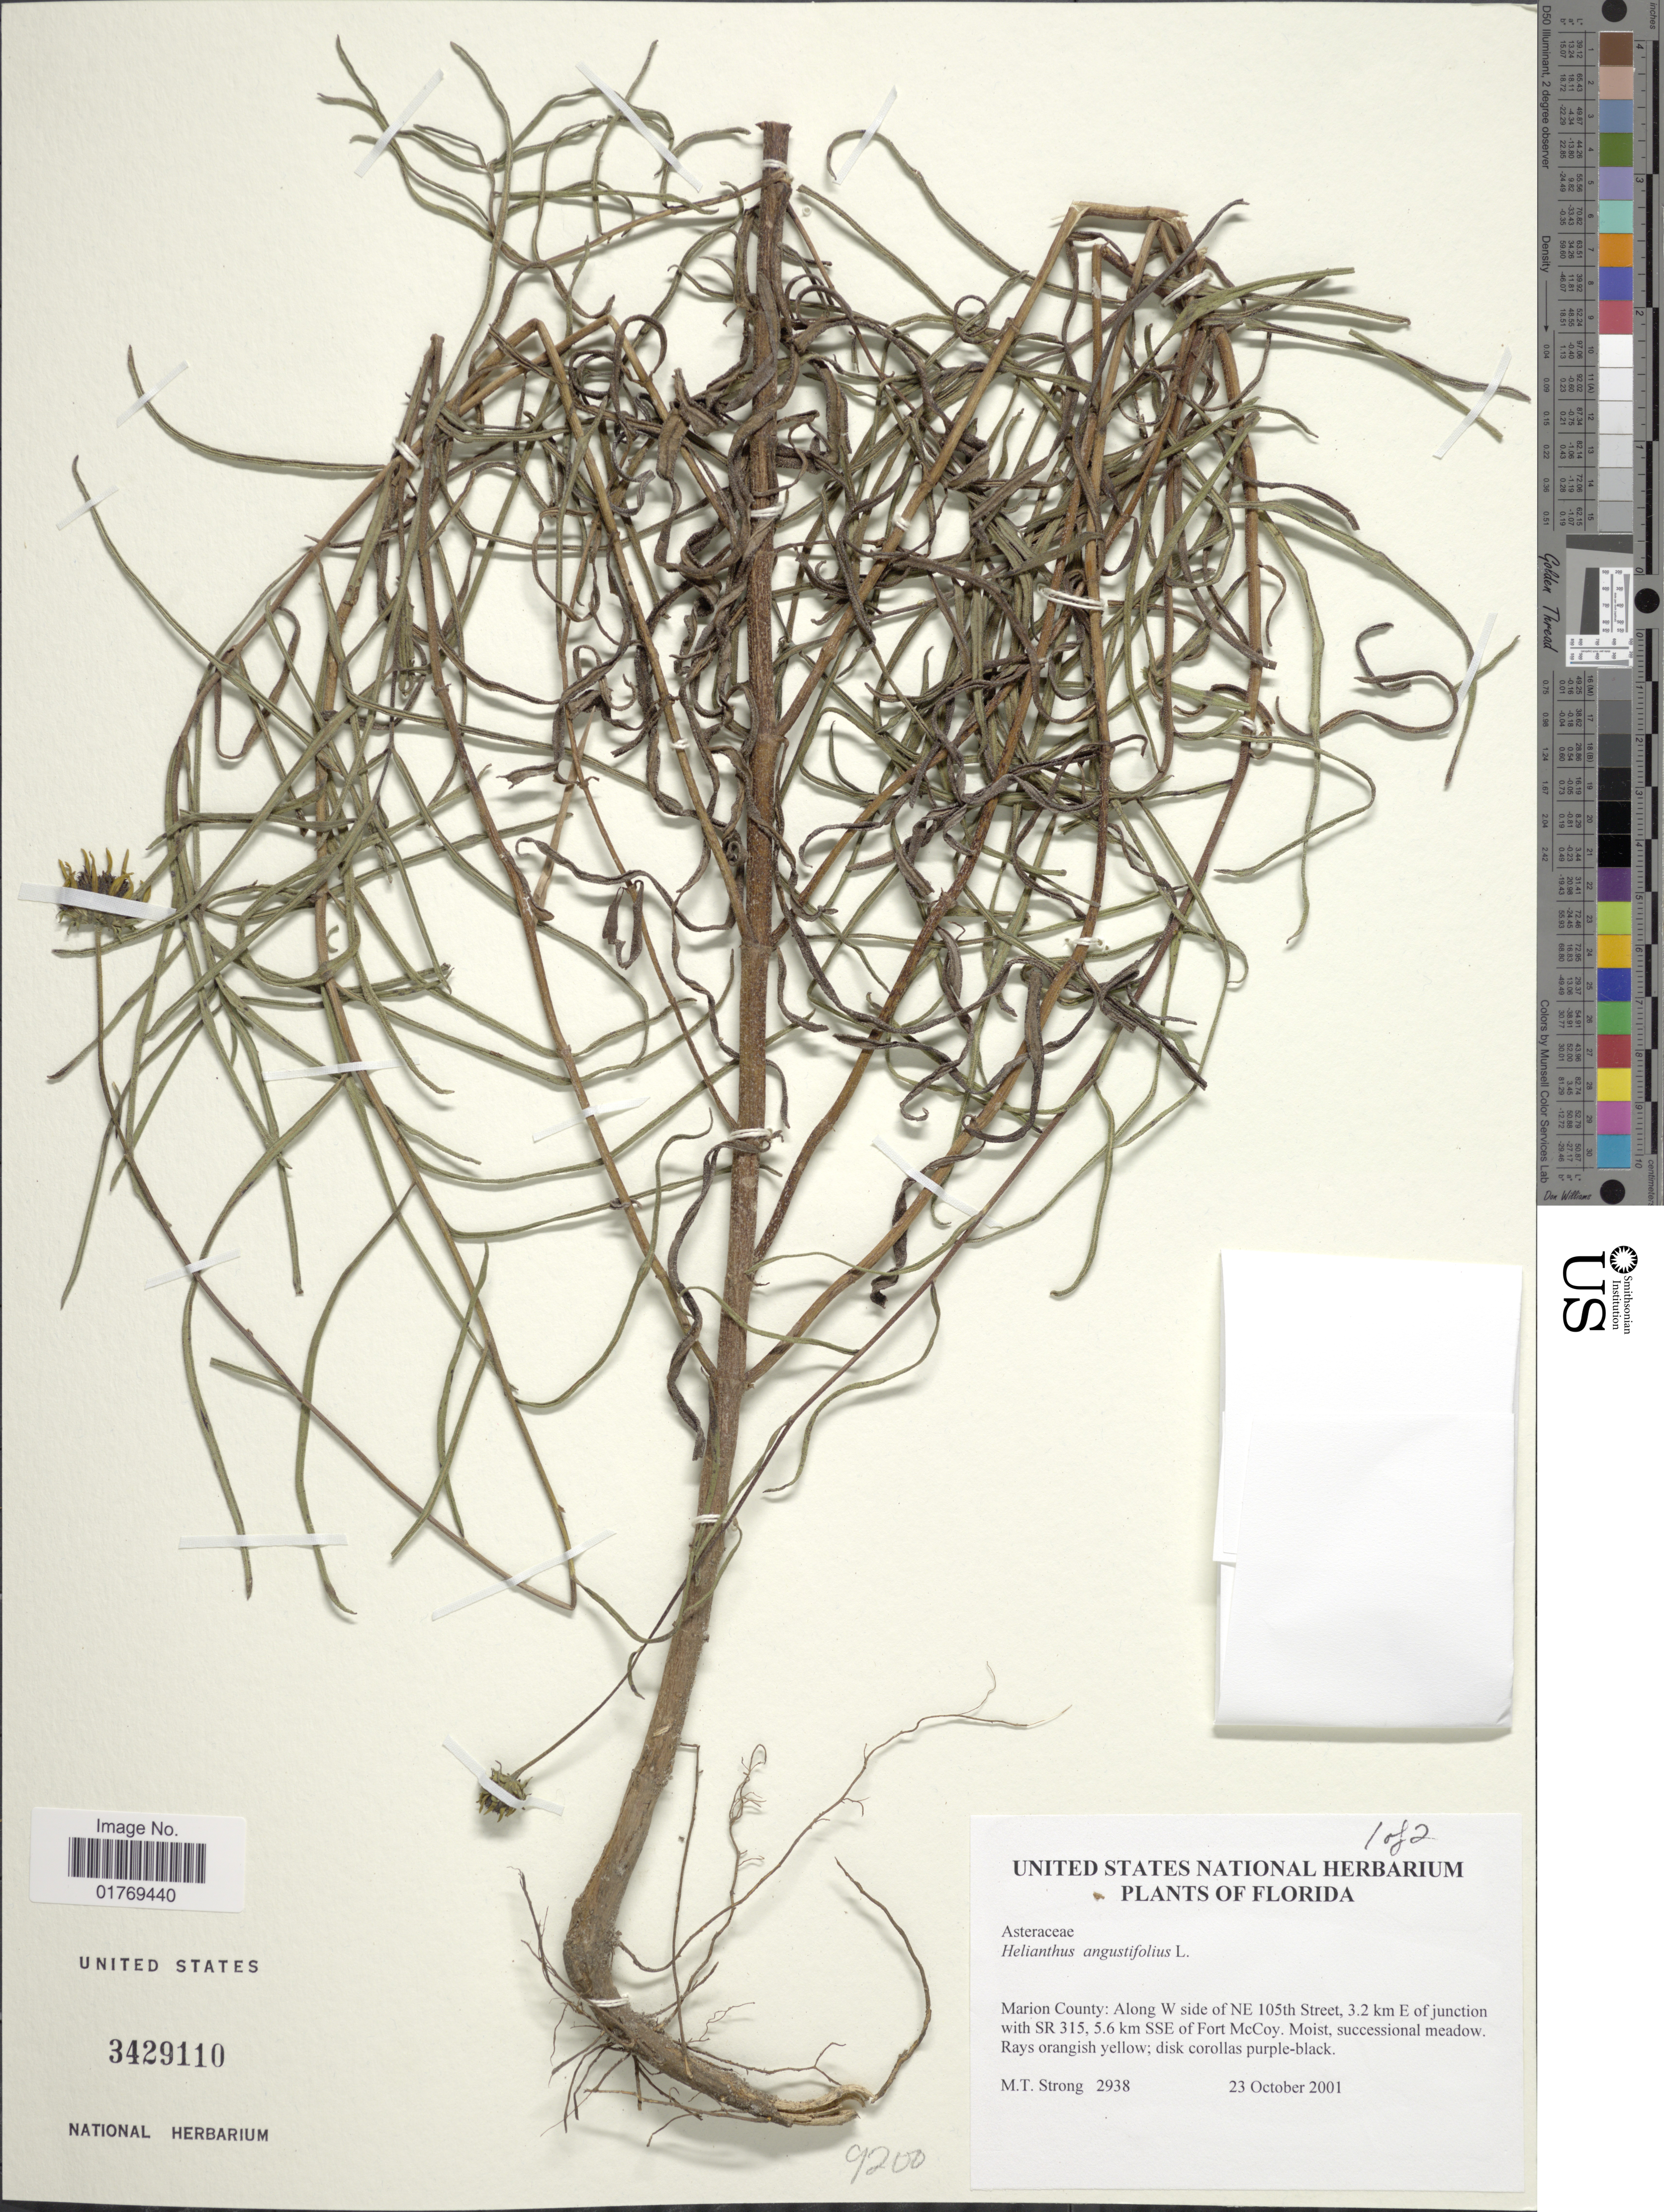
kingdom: Plantae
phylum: Tracheophyta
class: Magnoliopsida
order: Asterales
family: Asteraceae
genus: Helianthus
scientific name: Helianthus angustifolius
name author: L.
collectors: M. T. Strong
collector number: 2938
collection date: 2001-10-23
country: United States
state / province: Florida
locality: Marion County: Along W side of NE 105th Street, 3.2 km E of junction with SR 315, 5.6 km SSE of Fort McCoy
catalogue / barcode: US 3429110